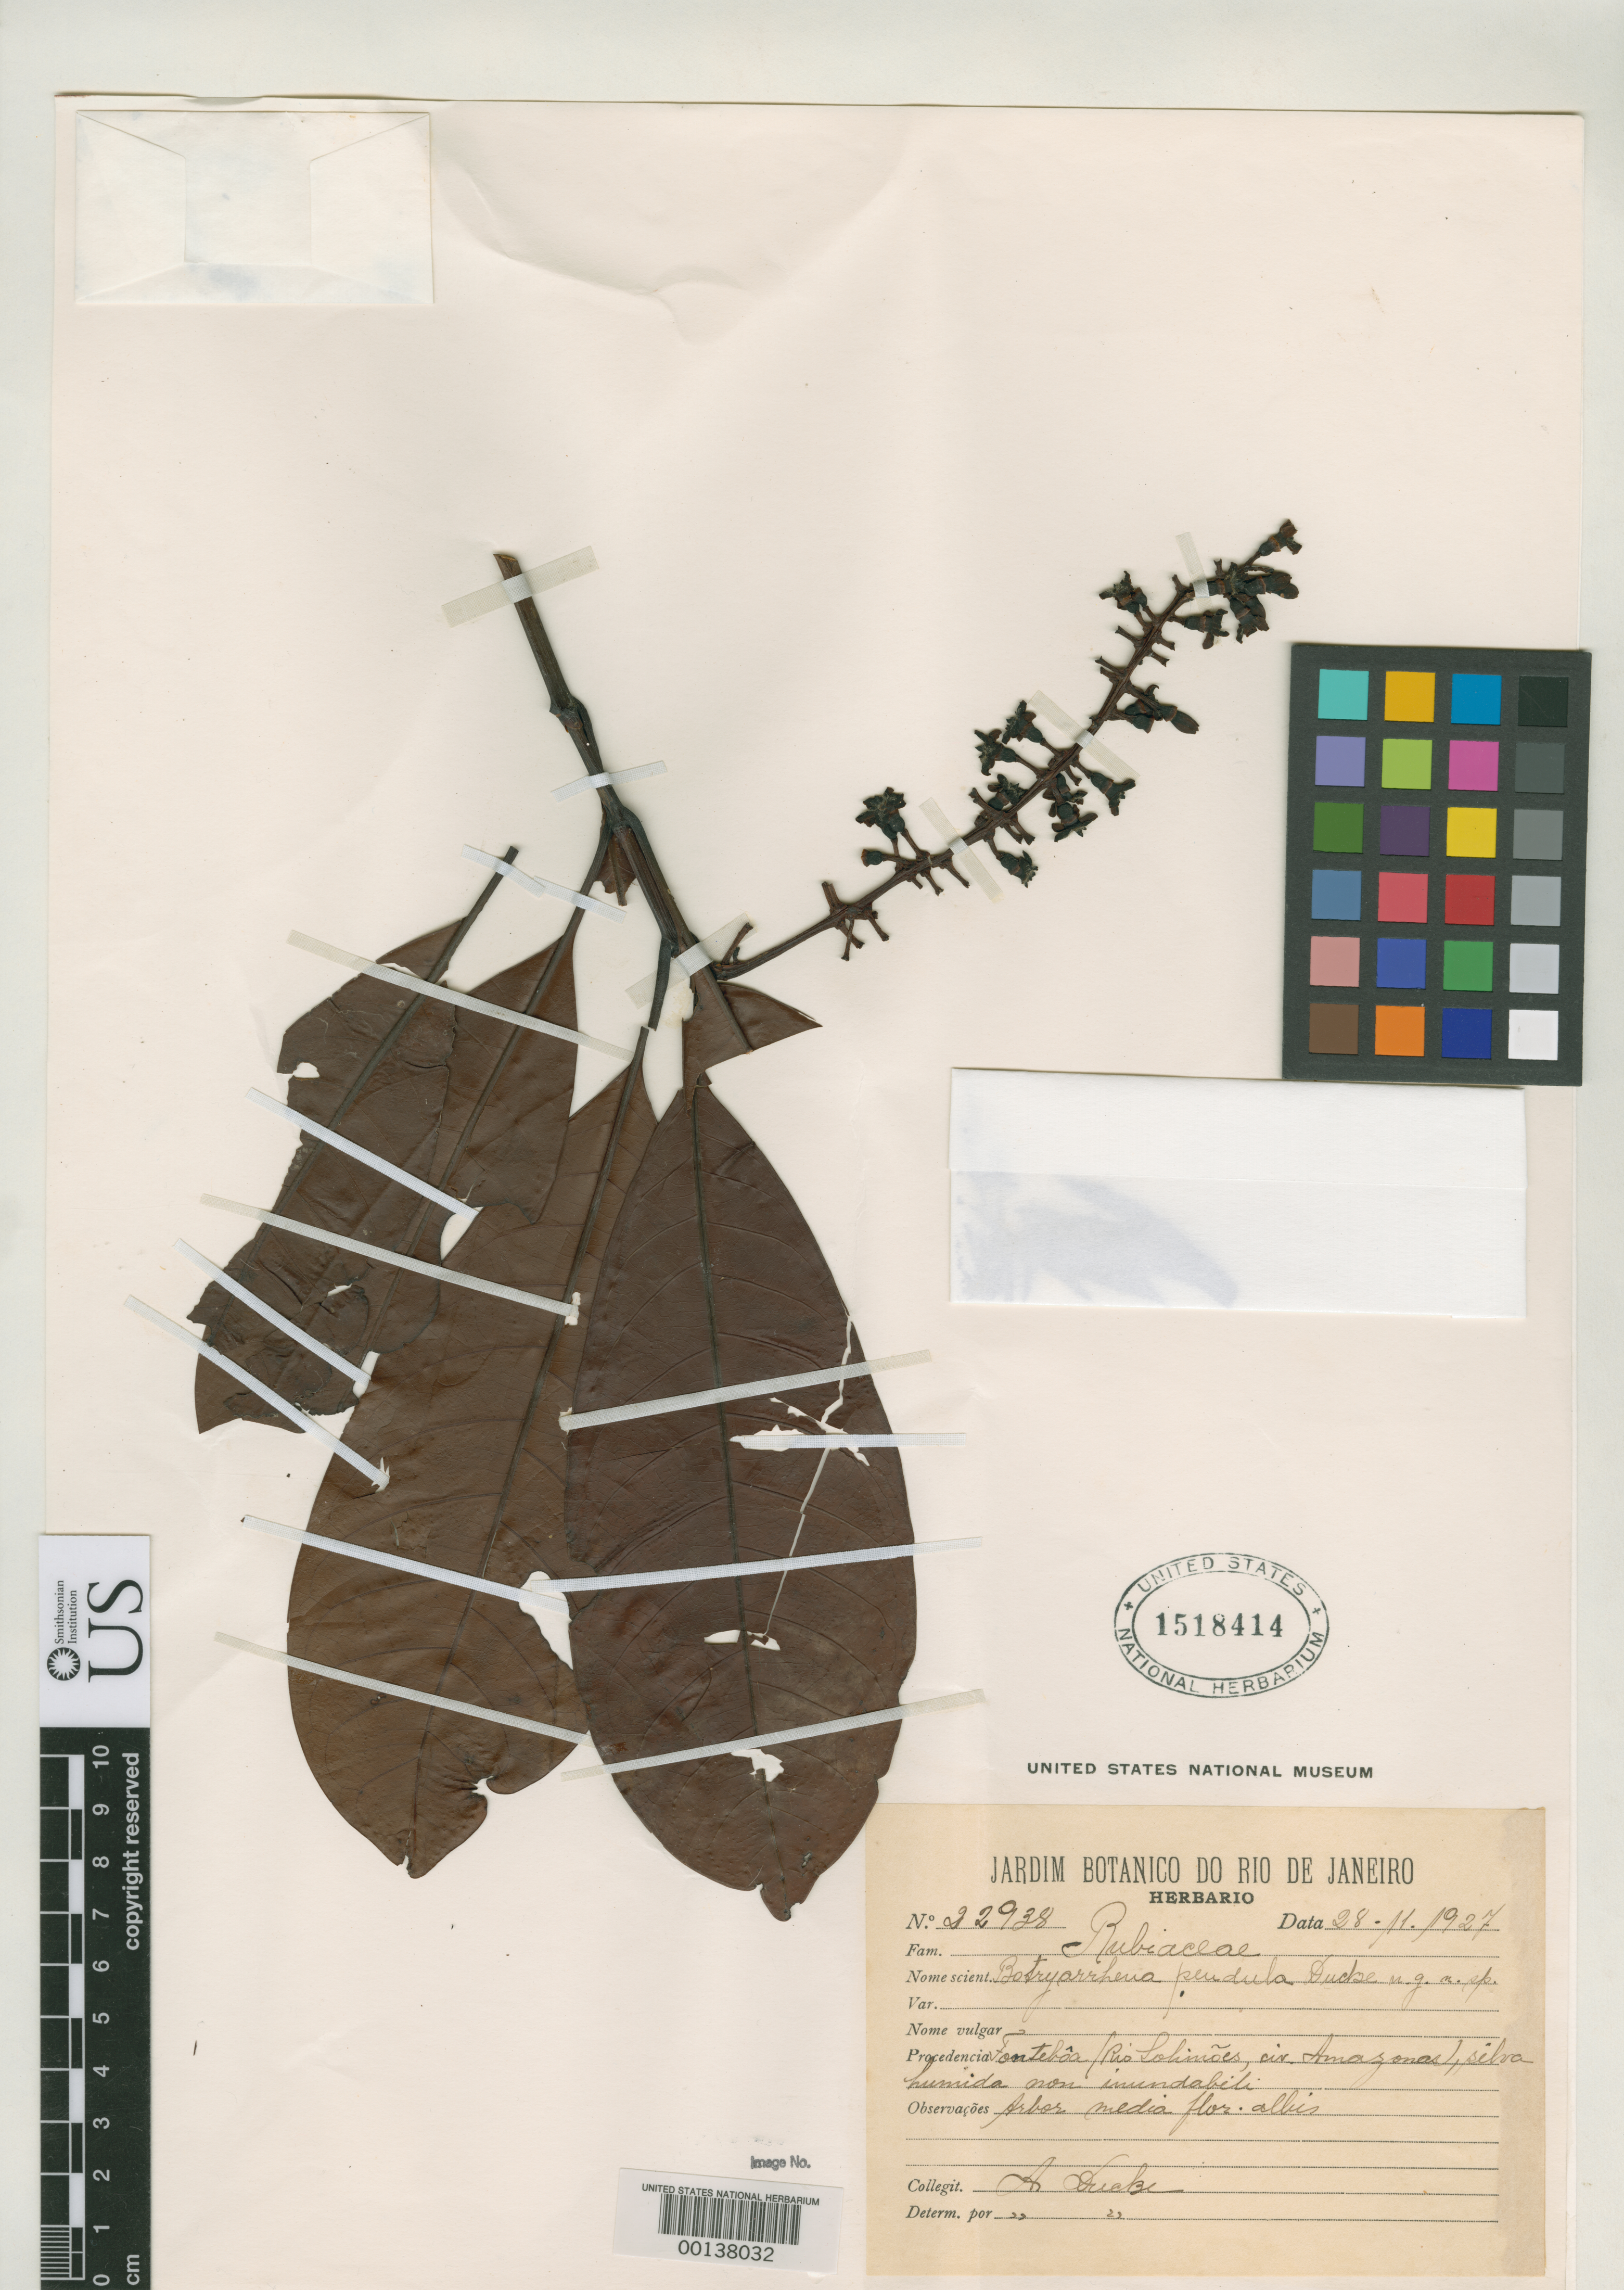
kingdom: Plantae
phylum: Tracheophyta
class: Magnoliopsida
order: Gentianales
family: Rubiaceae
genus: Botryarrhena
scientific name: Botryarrhena pendula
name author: Ducke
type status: Isotype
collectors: A. Ducke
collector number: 22938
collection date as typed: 28 Nov 1927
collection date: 1927-11-28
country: Brazil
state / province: Amazonas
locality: Prope Finteboa, Solimoes.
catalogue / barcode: US 1518414